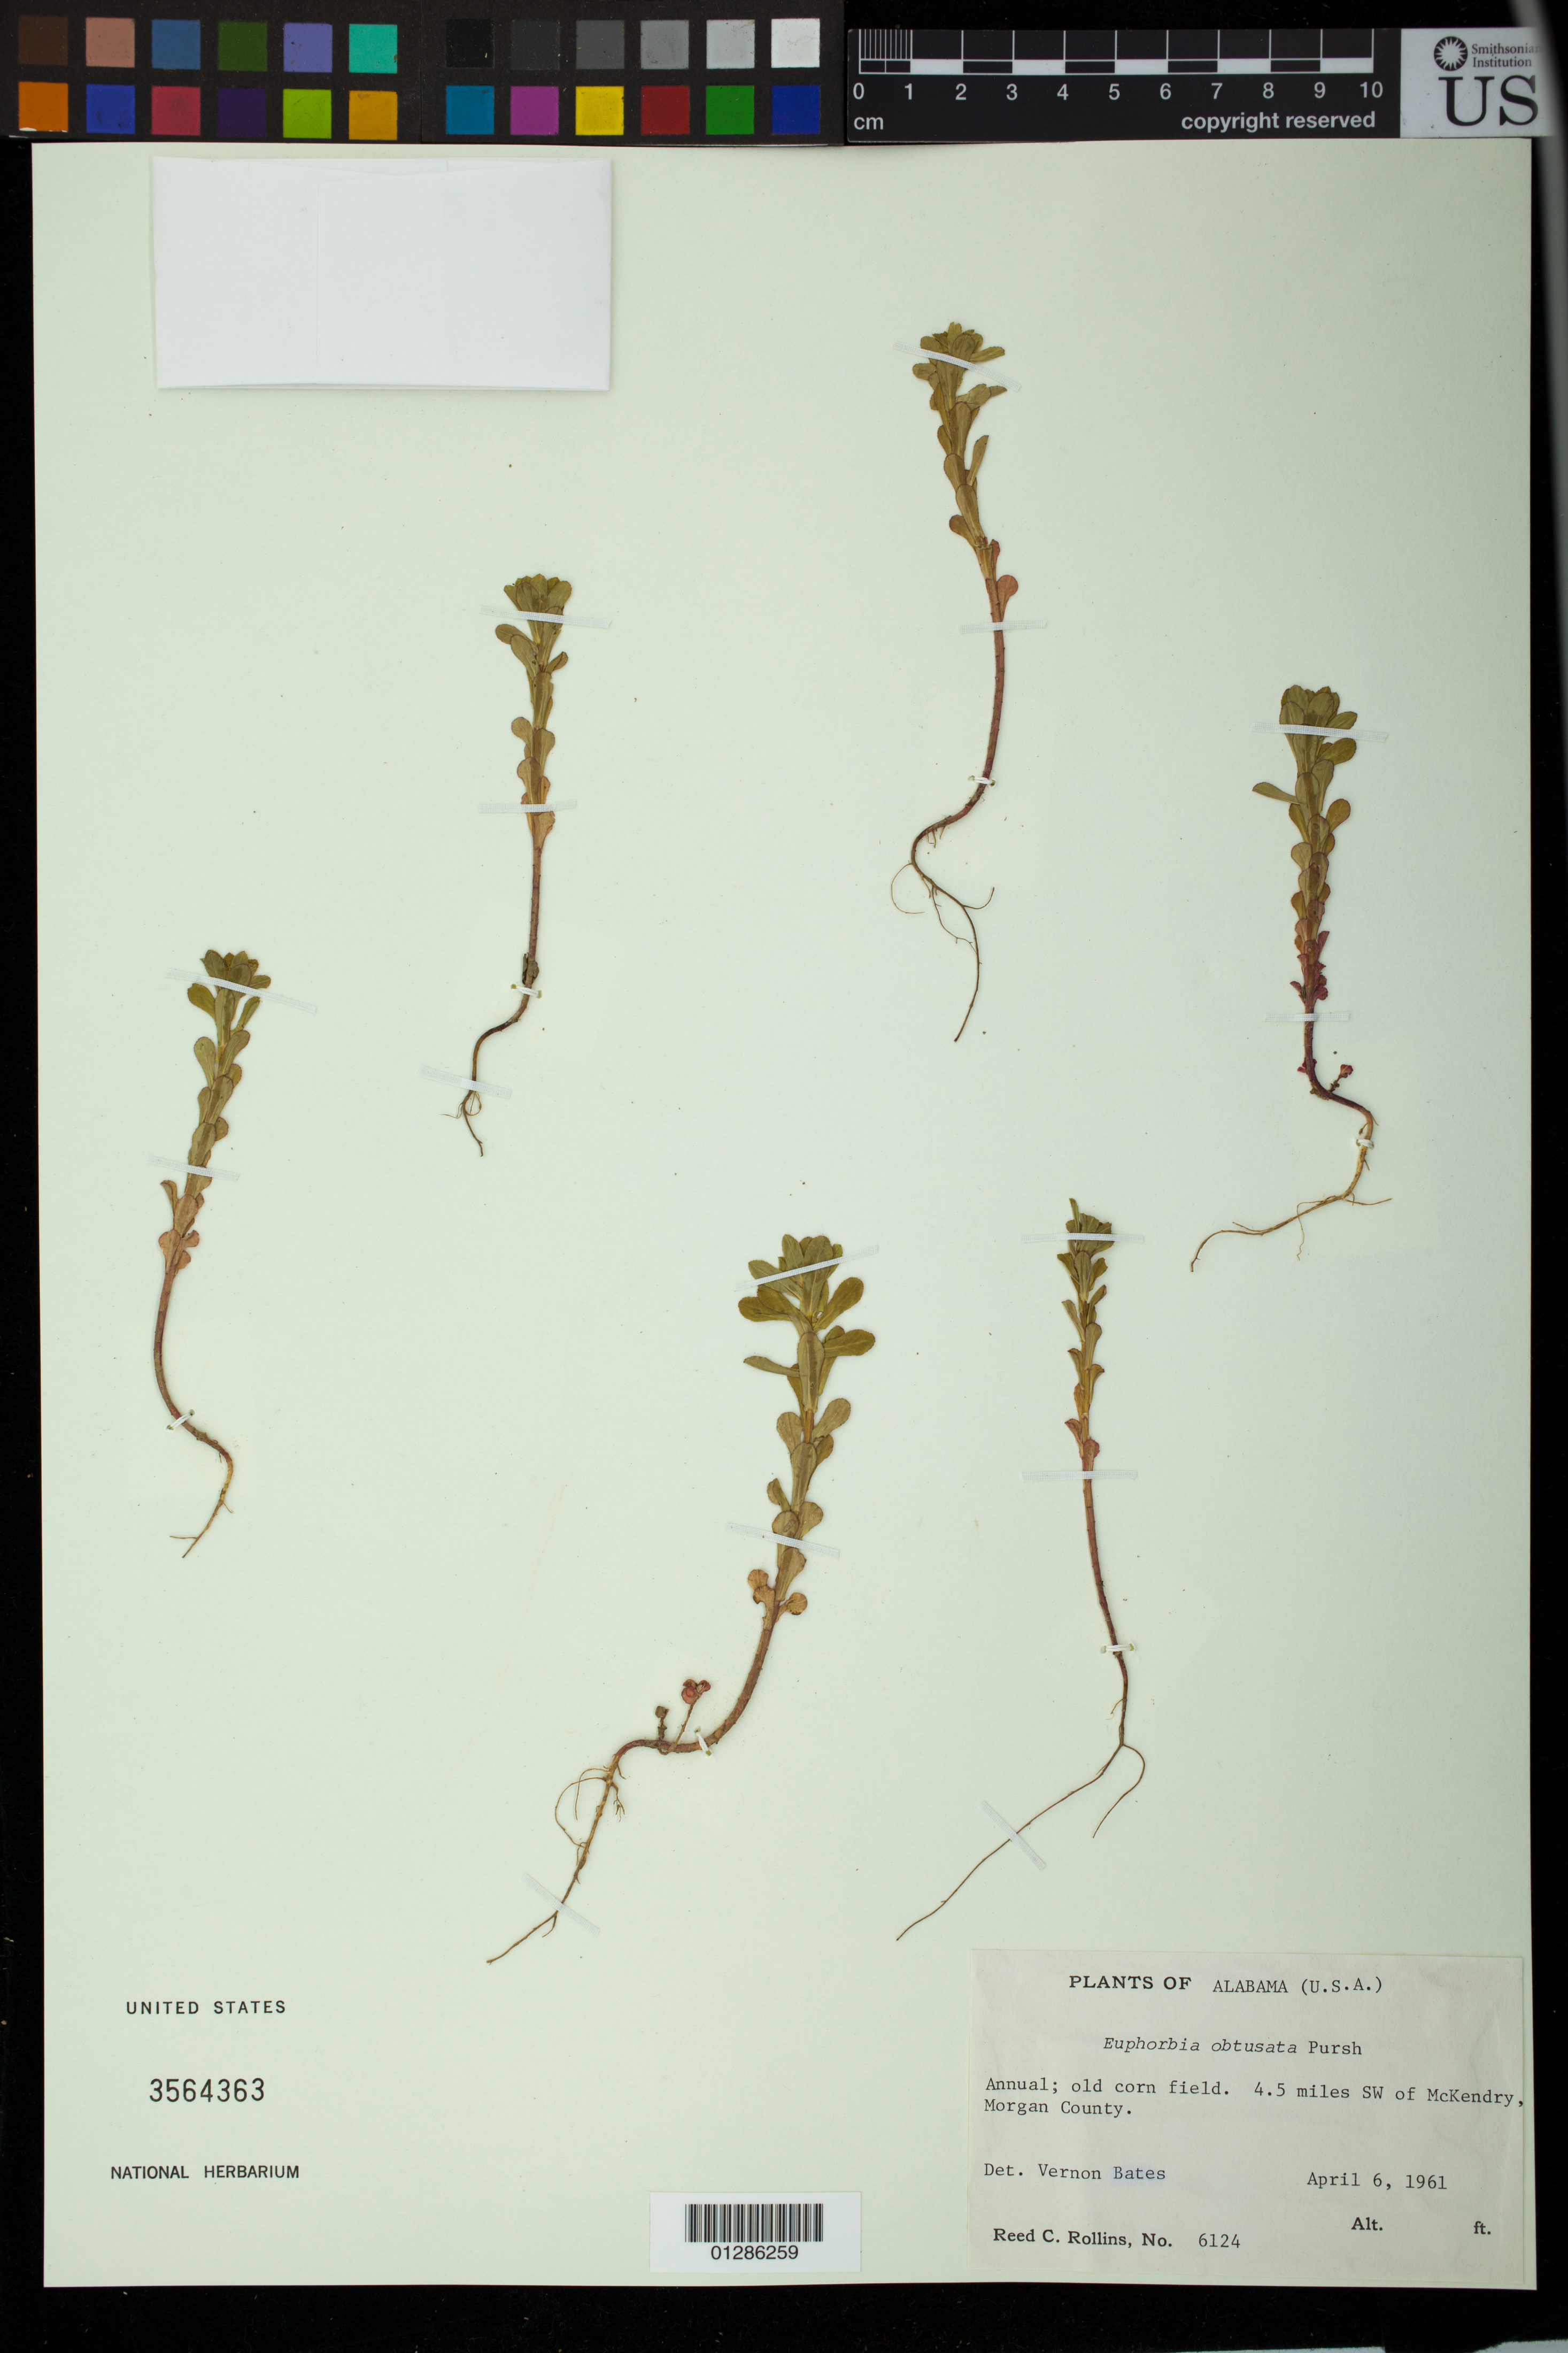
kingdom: Plantae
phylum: Tracheophyta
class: Magnoliopsida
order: Malpighiales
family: Euphorbiaceae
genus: Euphorbia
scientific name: Euphorbia spathulata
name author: Lam.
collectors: R. C. Rollins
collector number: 6124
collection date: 1961-04-06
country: United States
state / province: Alabama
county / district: Morgan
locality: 4.5 miles SW of McKendry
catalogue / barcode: US 3564363